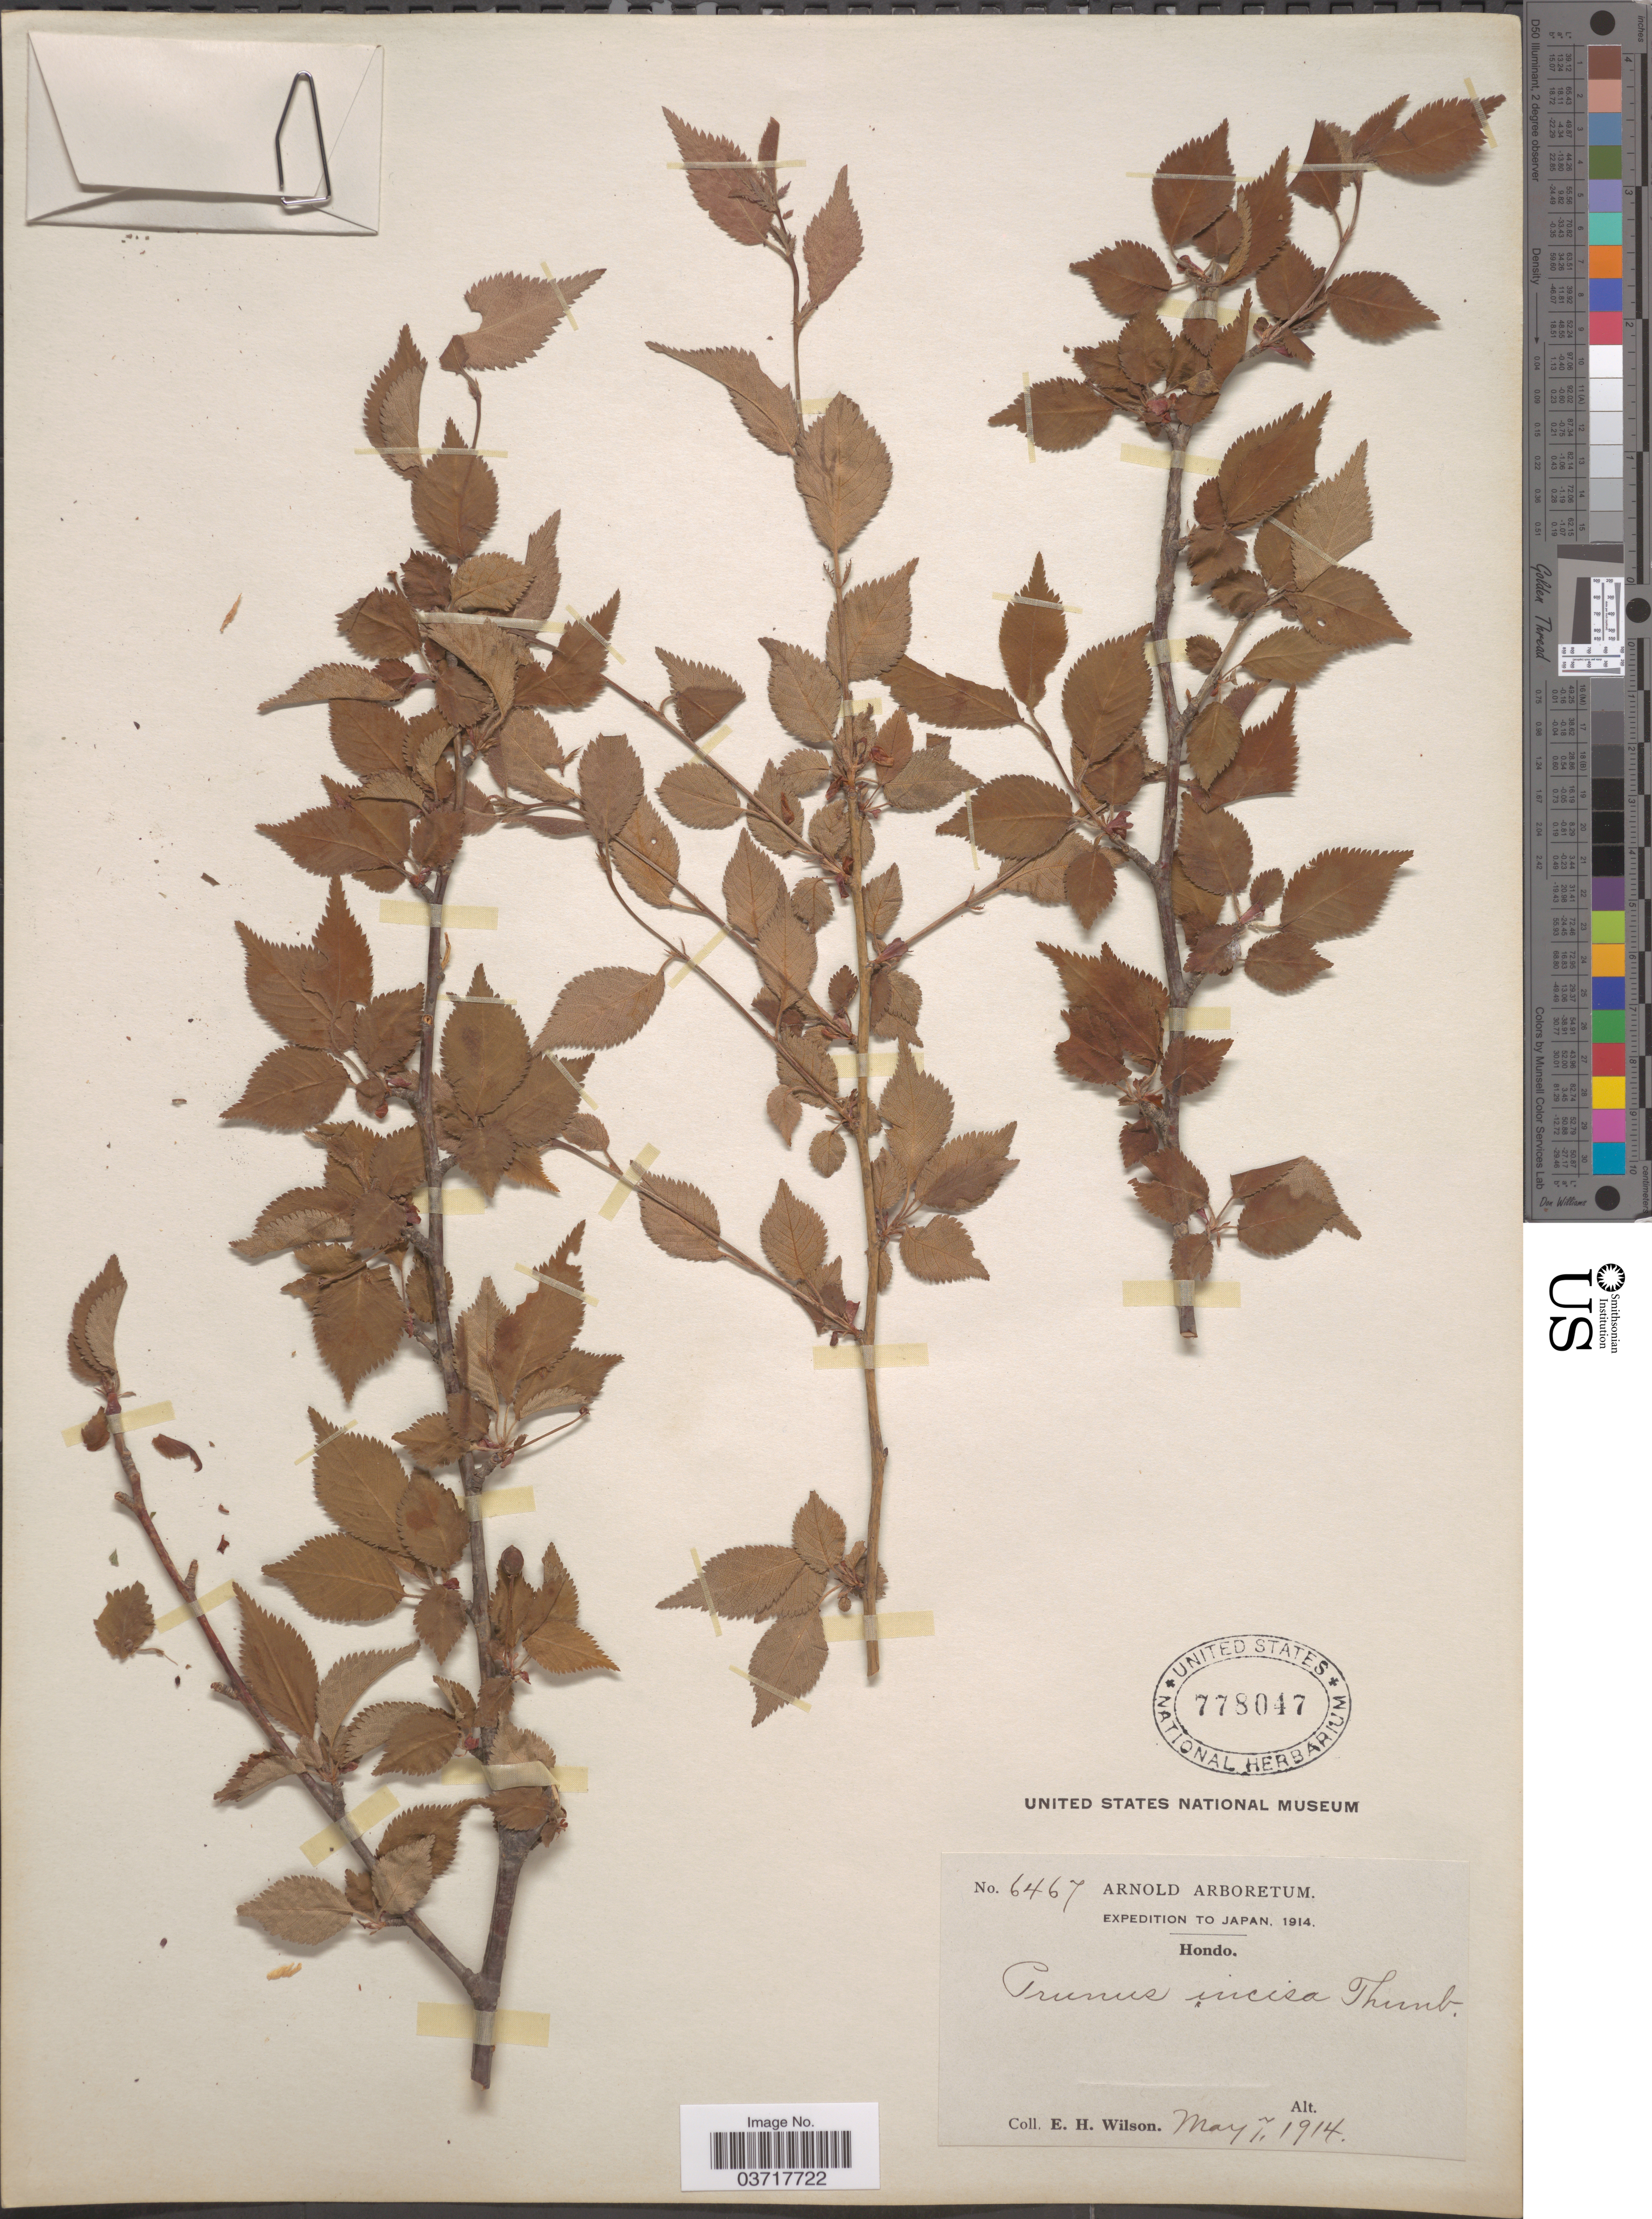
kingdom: Plantae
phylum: Tracheophyta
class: Magnoliopsida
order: Rosales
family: Rosaceae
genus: Prunus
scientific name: Prunus incisa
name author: Thunb.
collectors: E. Wilson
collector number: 6467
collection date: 1914-05-07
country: Japan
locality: Hondo.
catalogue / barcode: US 778047